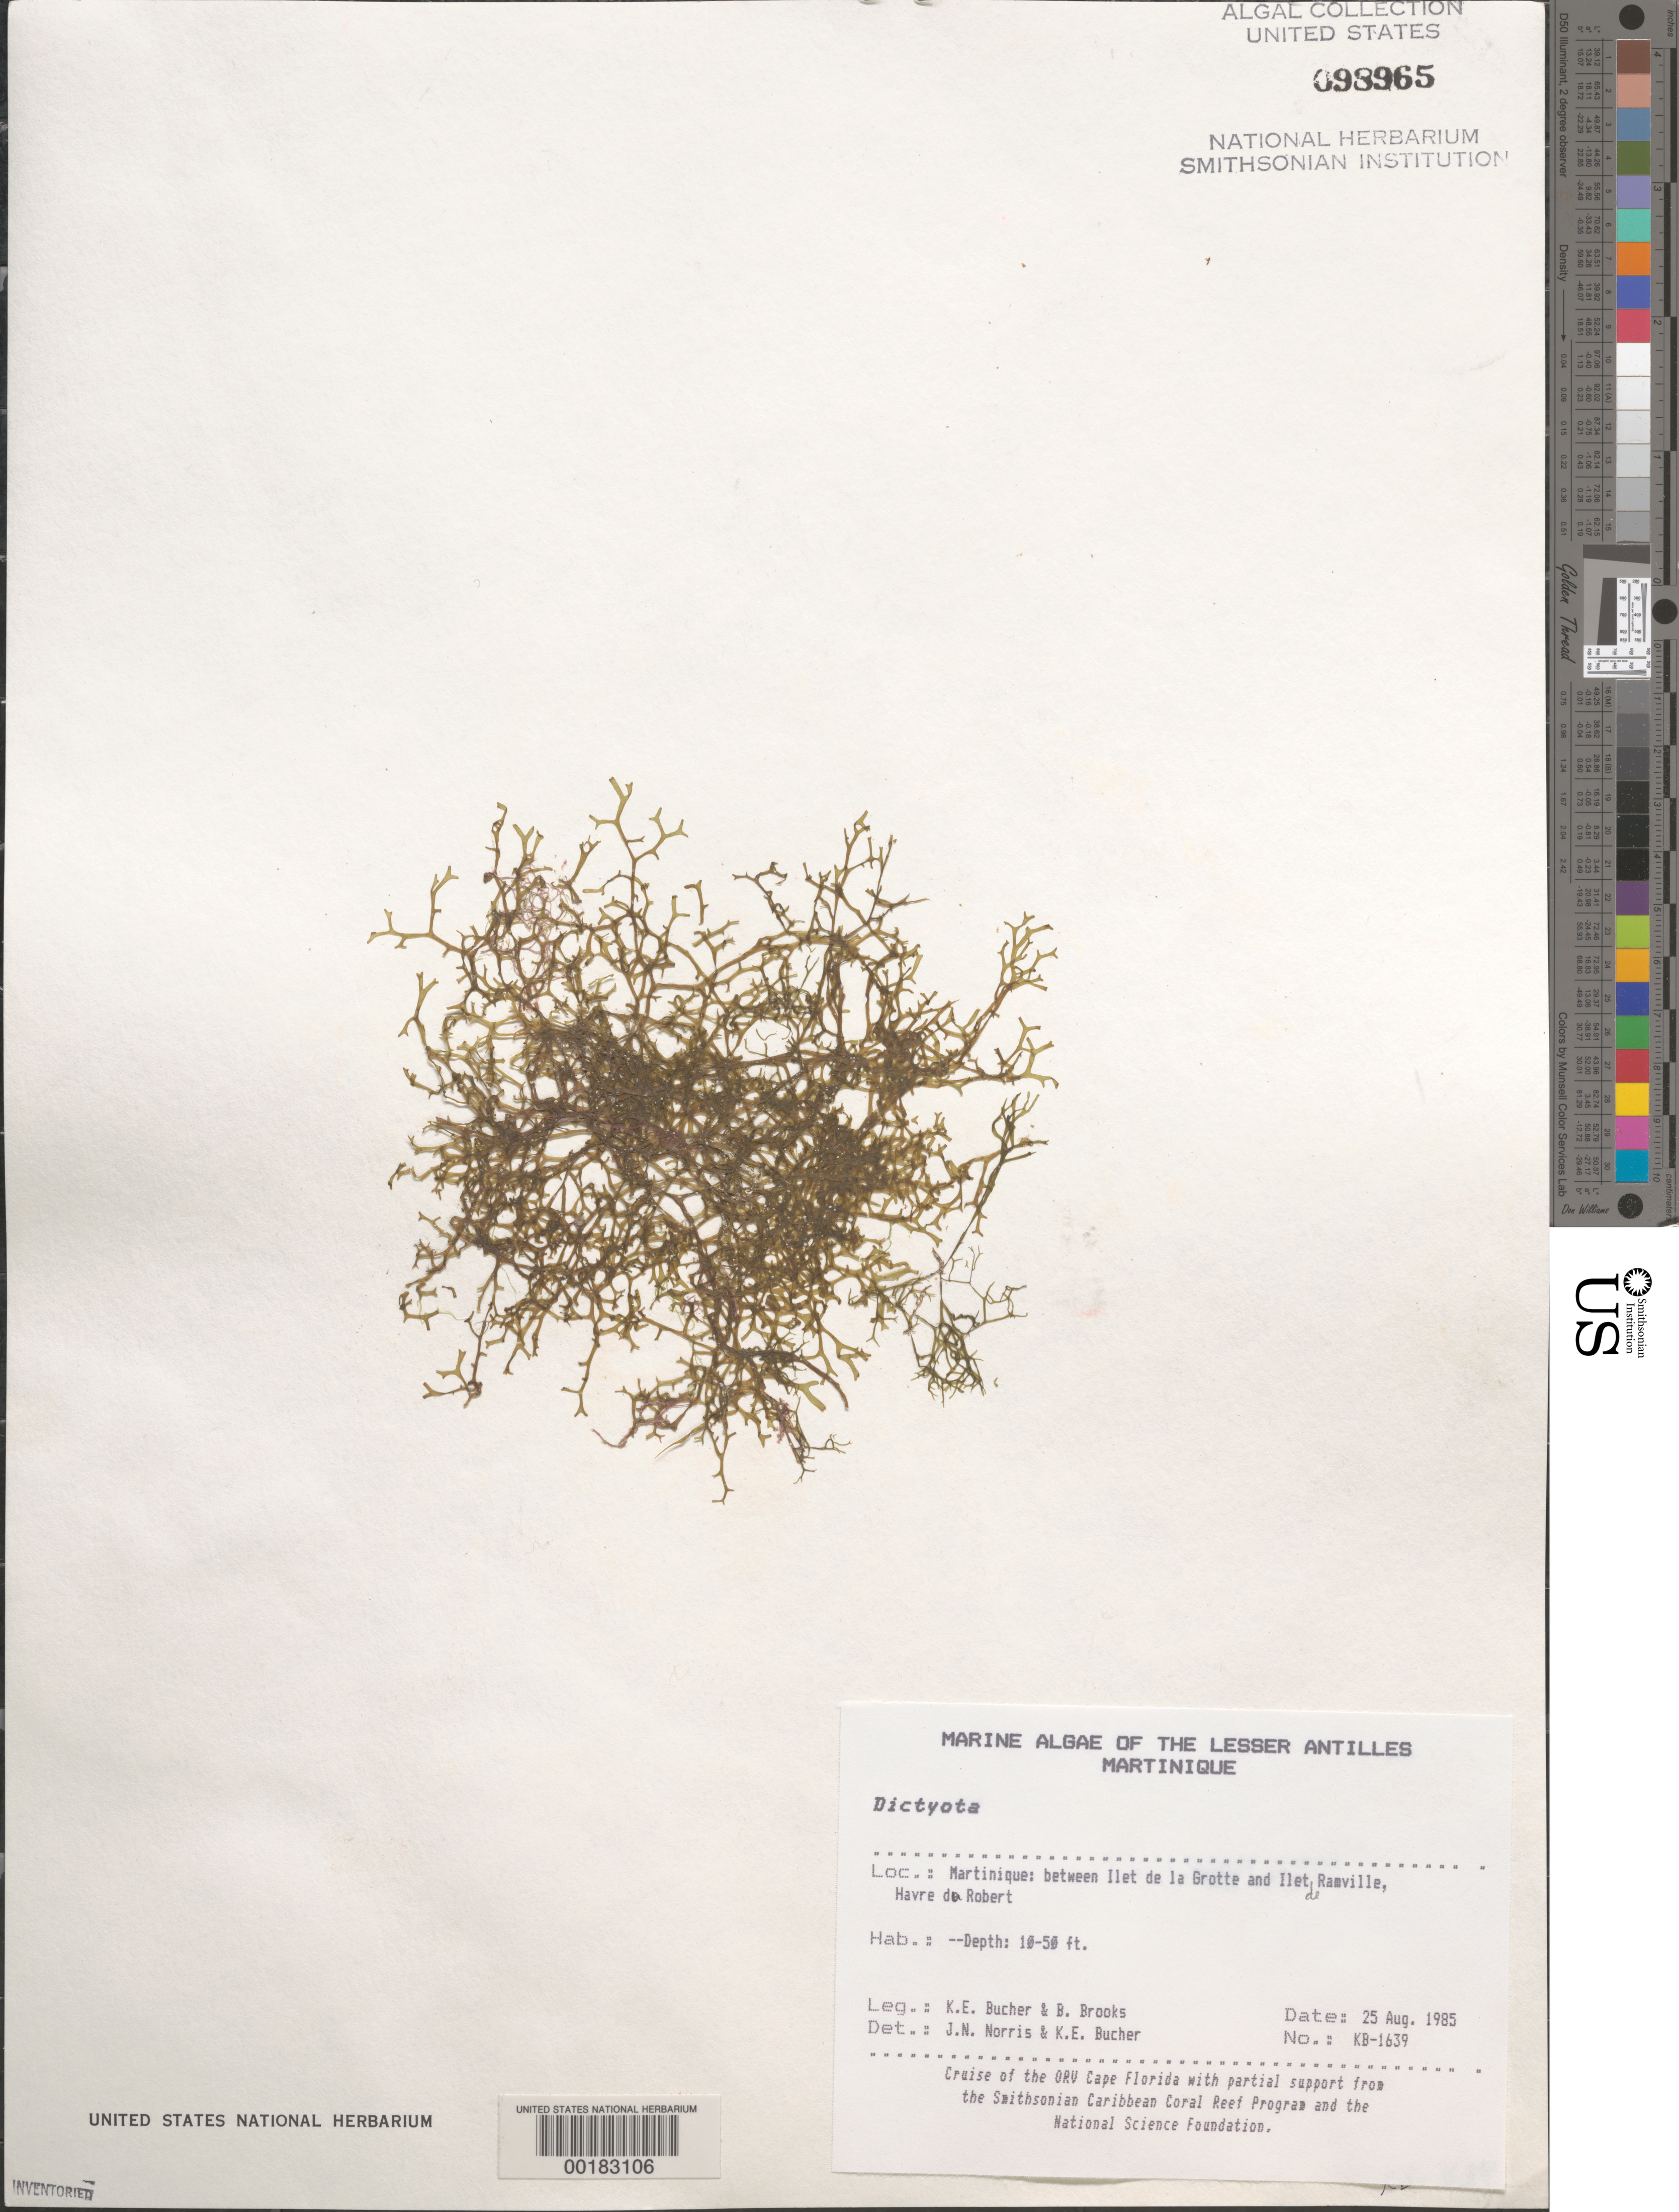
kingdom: Chromista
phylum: Ochrophyta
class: Phaeophyceae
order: Dictyotales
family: Dictyotaceae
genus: Dictyota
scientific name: Dictyota sp.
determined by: Norris, J. N.; Bucher, K. E.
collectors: K. E. Bucher & B. Brooks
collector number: Kb-1639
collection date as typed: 25 Aug 1985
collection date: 1985-08-25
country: Martinique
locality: Between Ilet de la Grotte and Ilet de Ramville, Havre du Robert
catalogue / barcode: US 98965